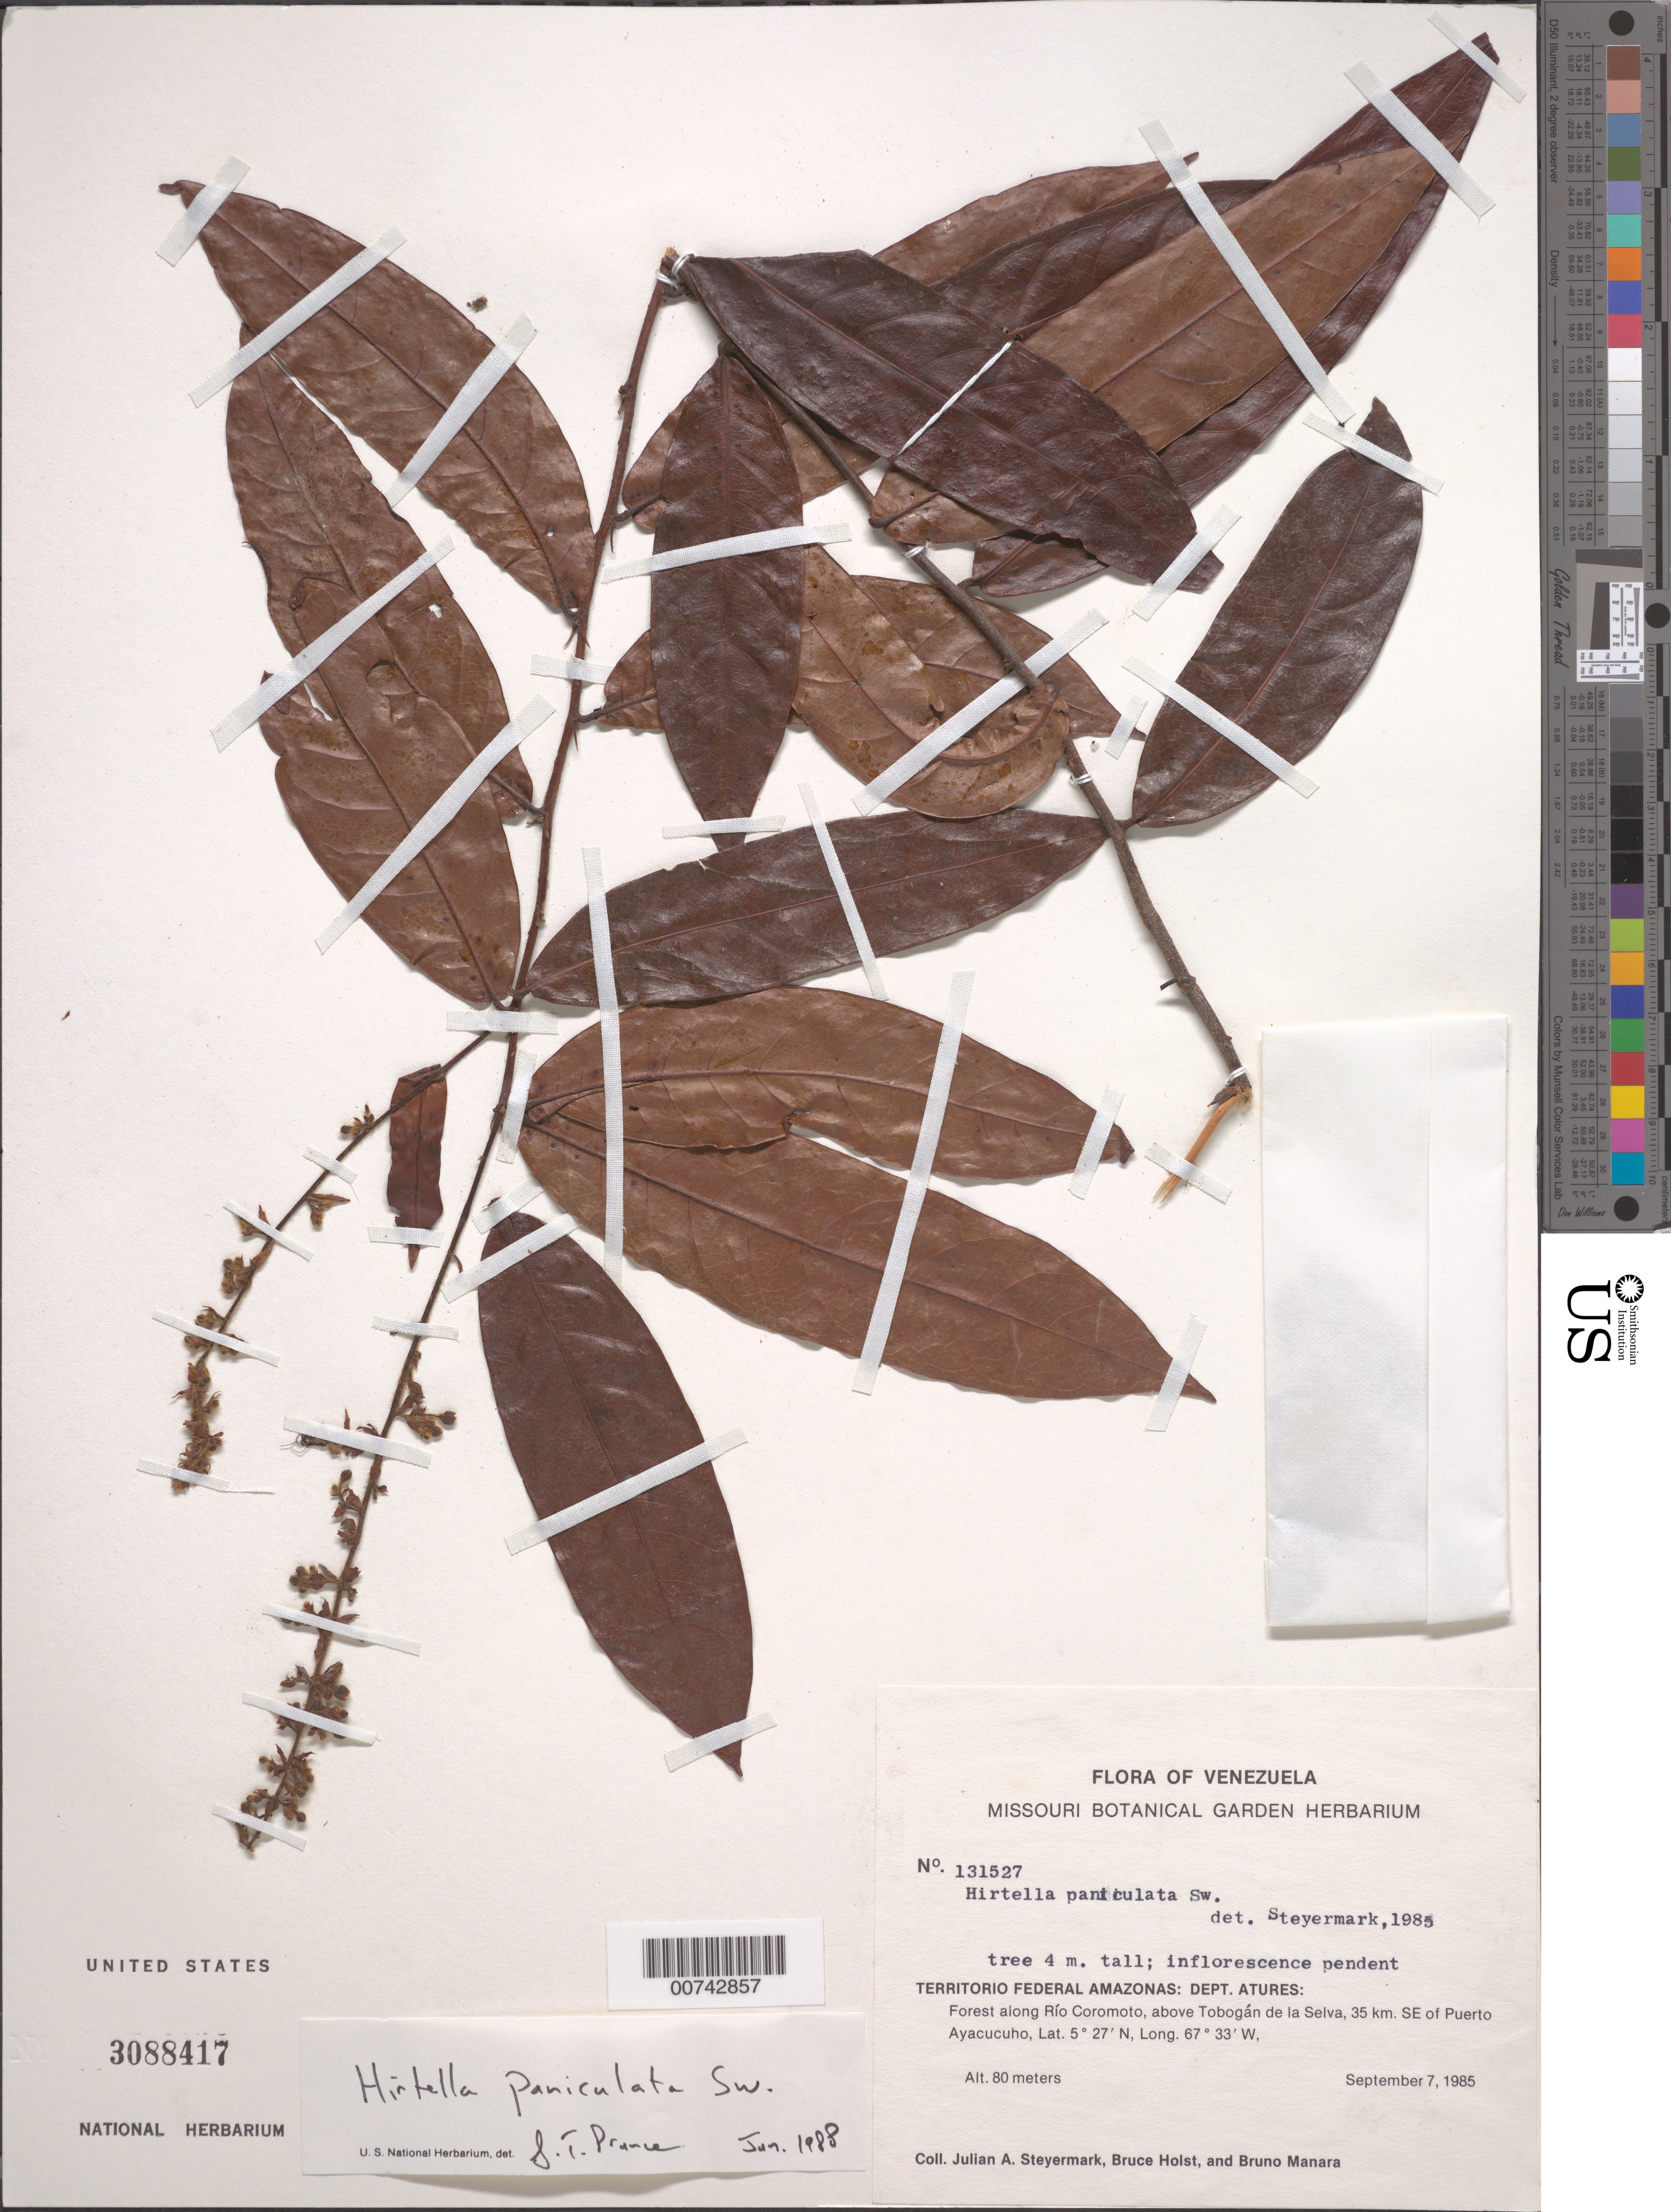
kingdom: Plantae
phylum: Tracheophyta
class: Magnoliopsida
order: Malpighiales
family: Chrysobalanaceae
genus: Hirtella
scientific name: Hirtella paniculata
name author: Sw.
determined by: Prance, G. T.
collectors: J. Steyermark, B. Holst & B. Manara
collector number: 131527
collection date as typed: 7-Sep-85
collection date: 1985-09-07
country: Venezuela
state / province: Amazonas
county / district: Atures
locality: Tobogan de la Selva, Río Coromoto, 35 km SE Puerto Ayacucho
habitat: Forest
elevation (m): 80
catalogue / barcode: US 3088417